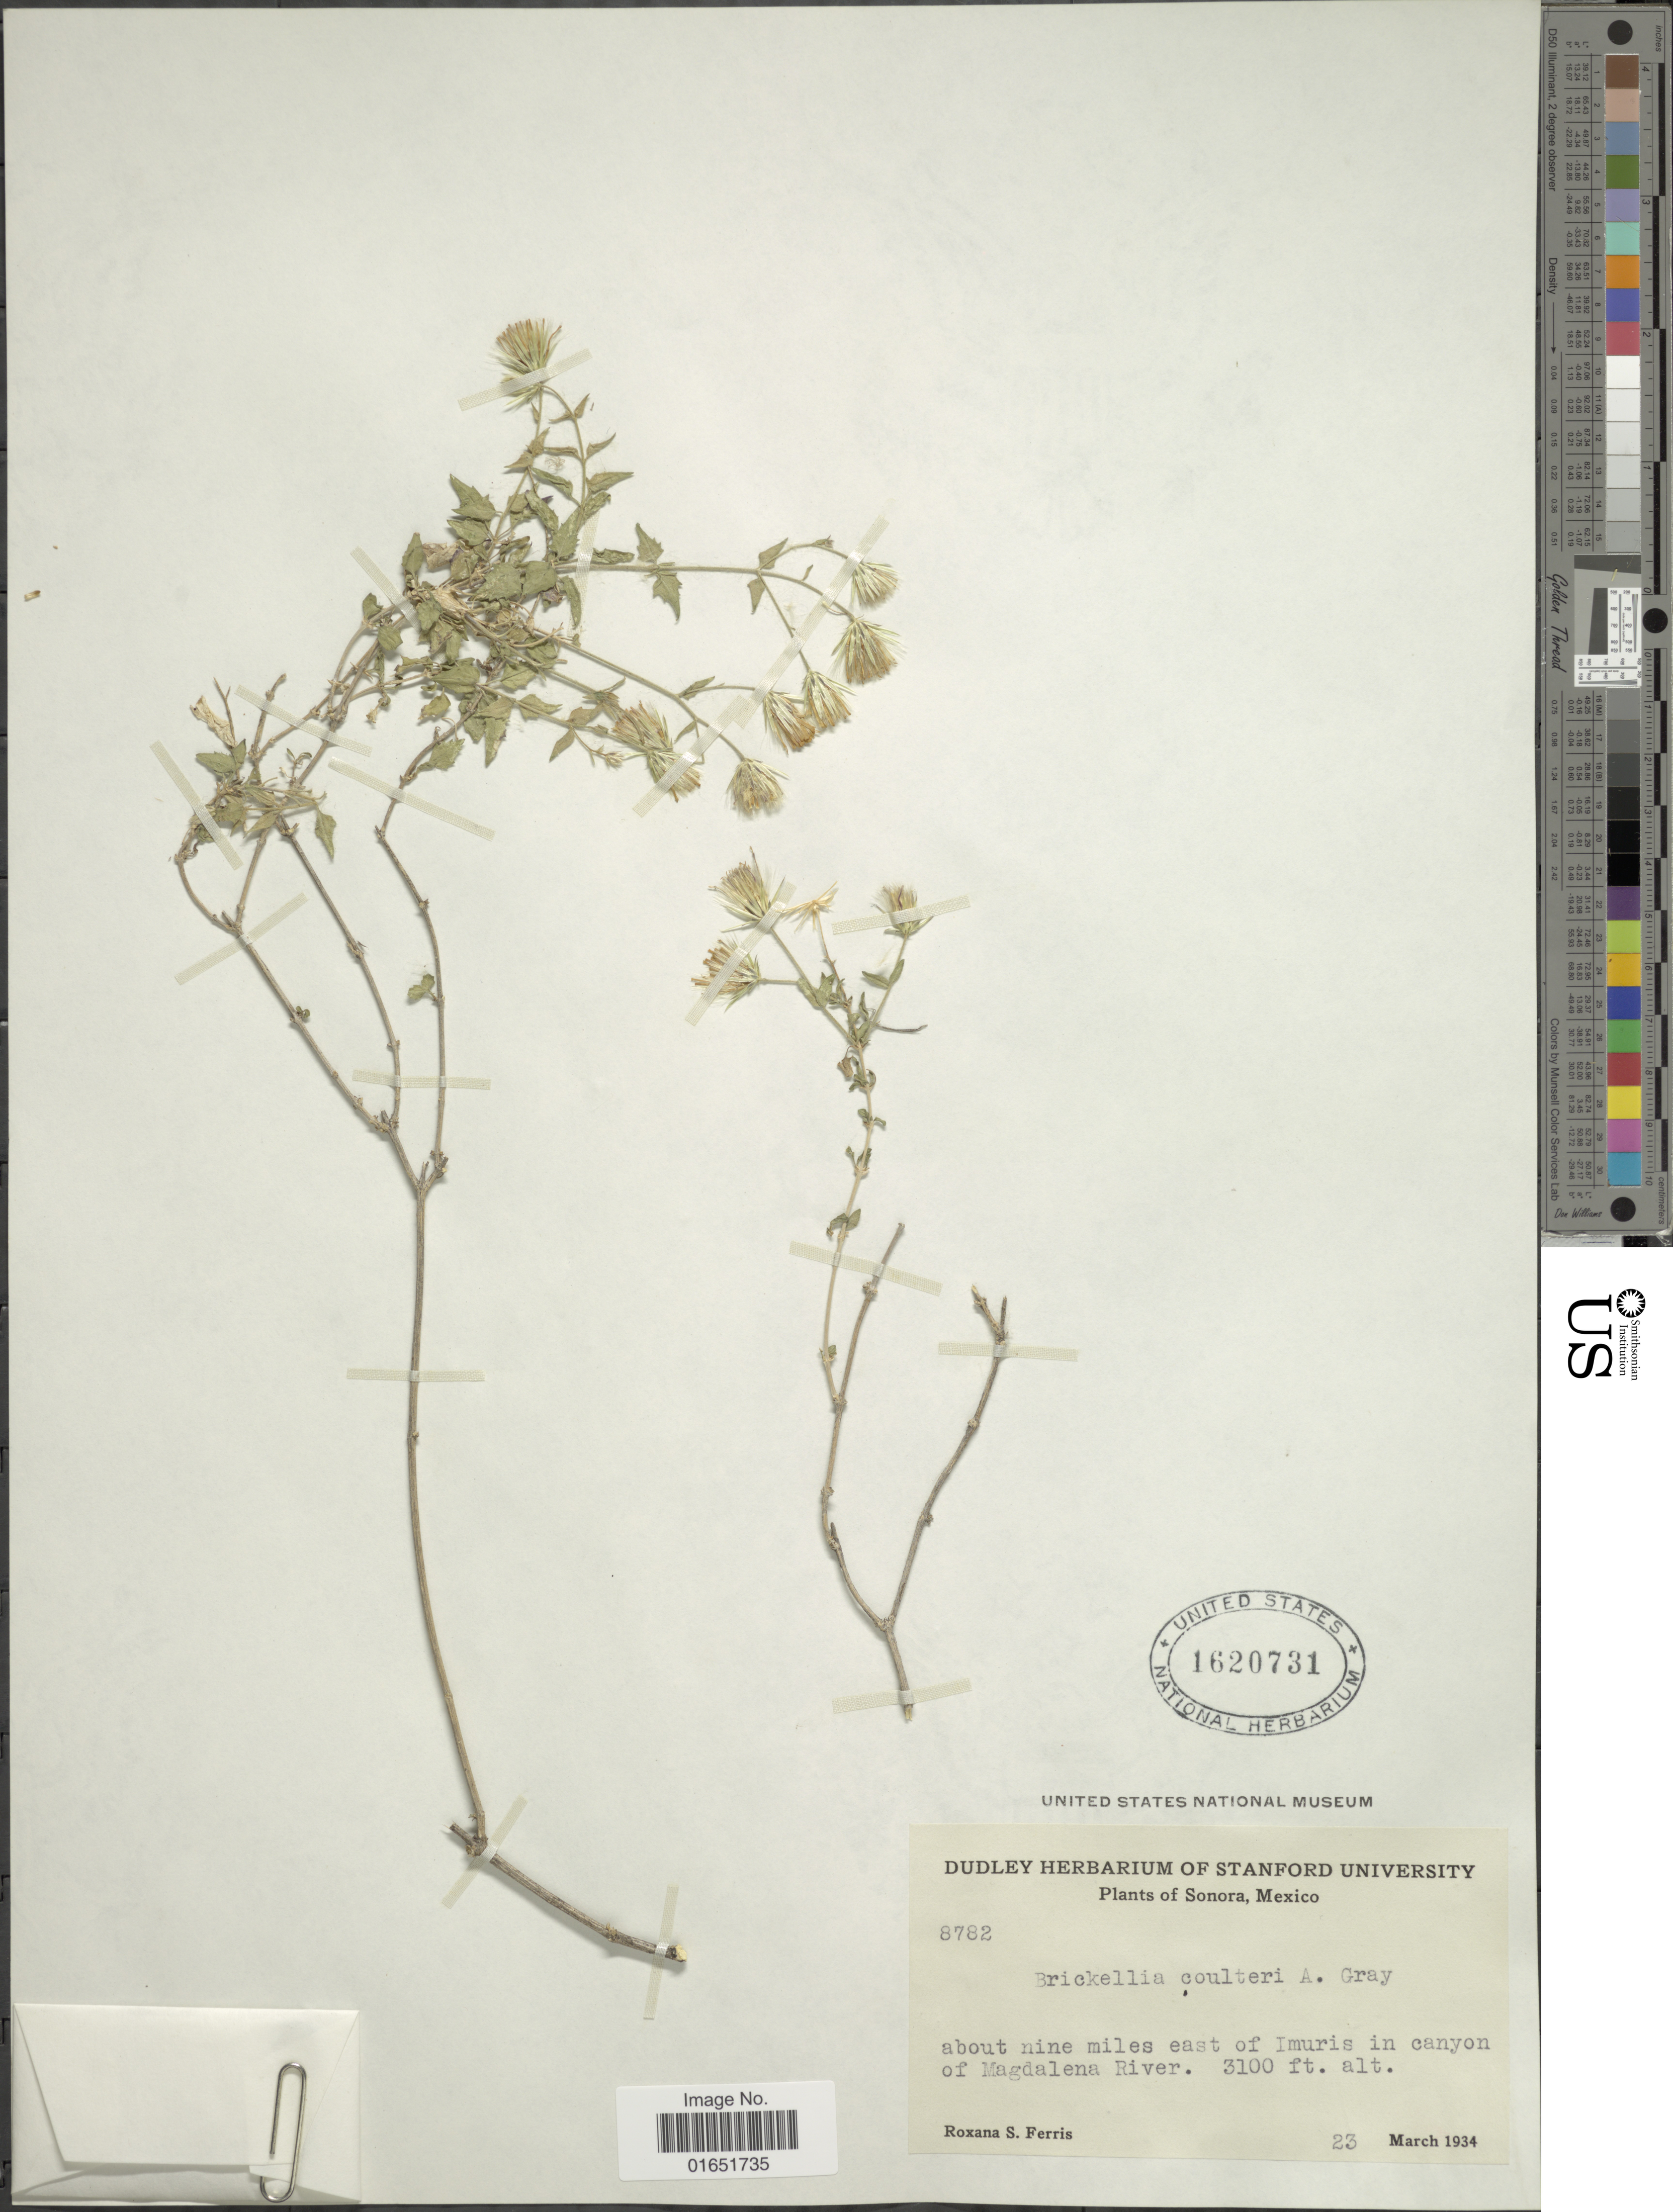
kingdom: Plantae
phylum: Tracheophyta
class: Magnoliopsida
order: Asterales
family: Asteraceae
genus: Brickellia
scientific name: Brickellia coulteri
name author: A. Gray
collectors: R. S. Ferris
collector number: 8782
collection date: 1934-03-23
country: Mexico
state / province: Sonora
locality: About nine miles east of Imuris in canyon of Magdalena River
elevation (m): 945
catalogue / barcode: US 1620731